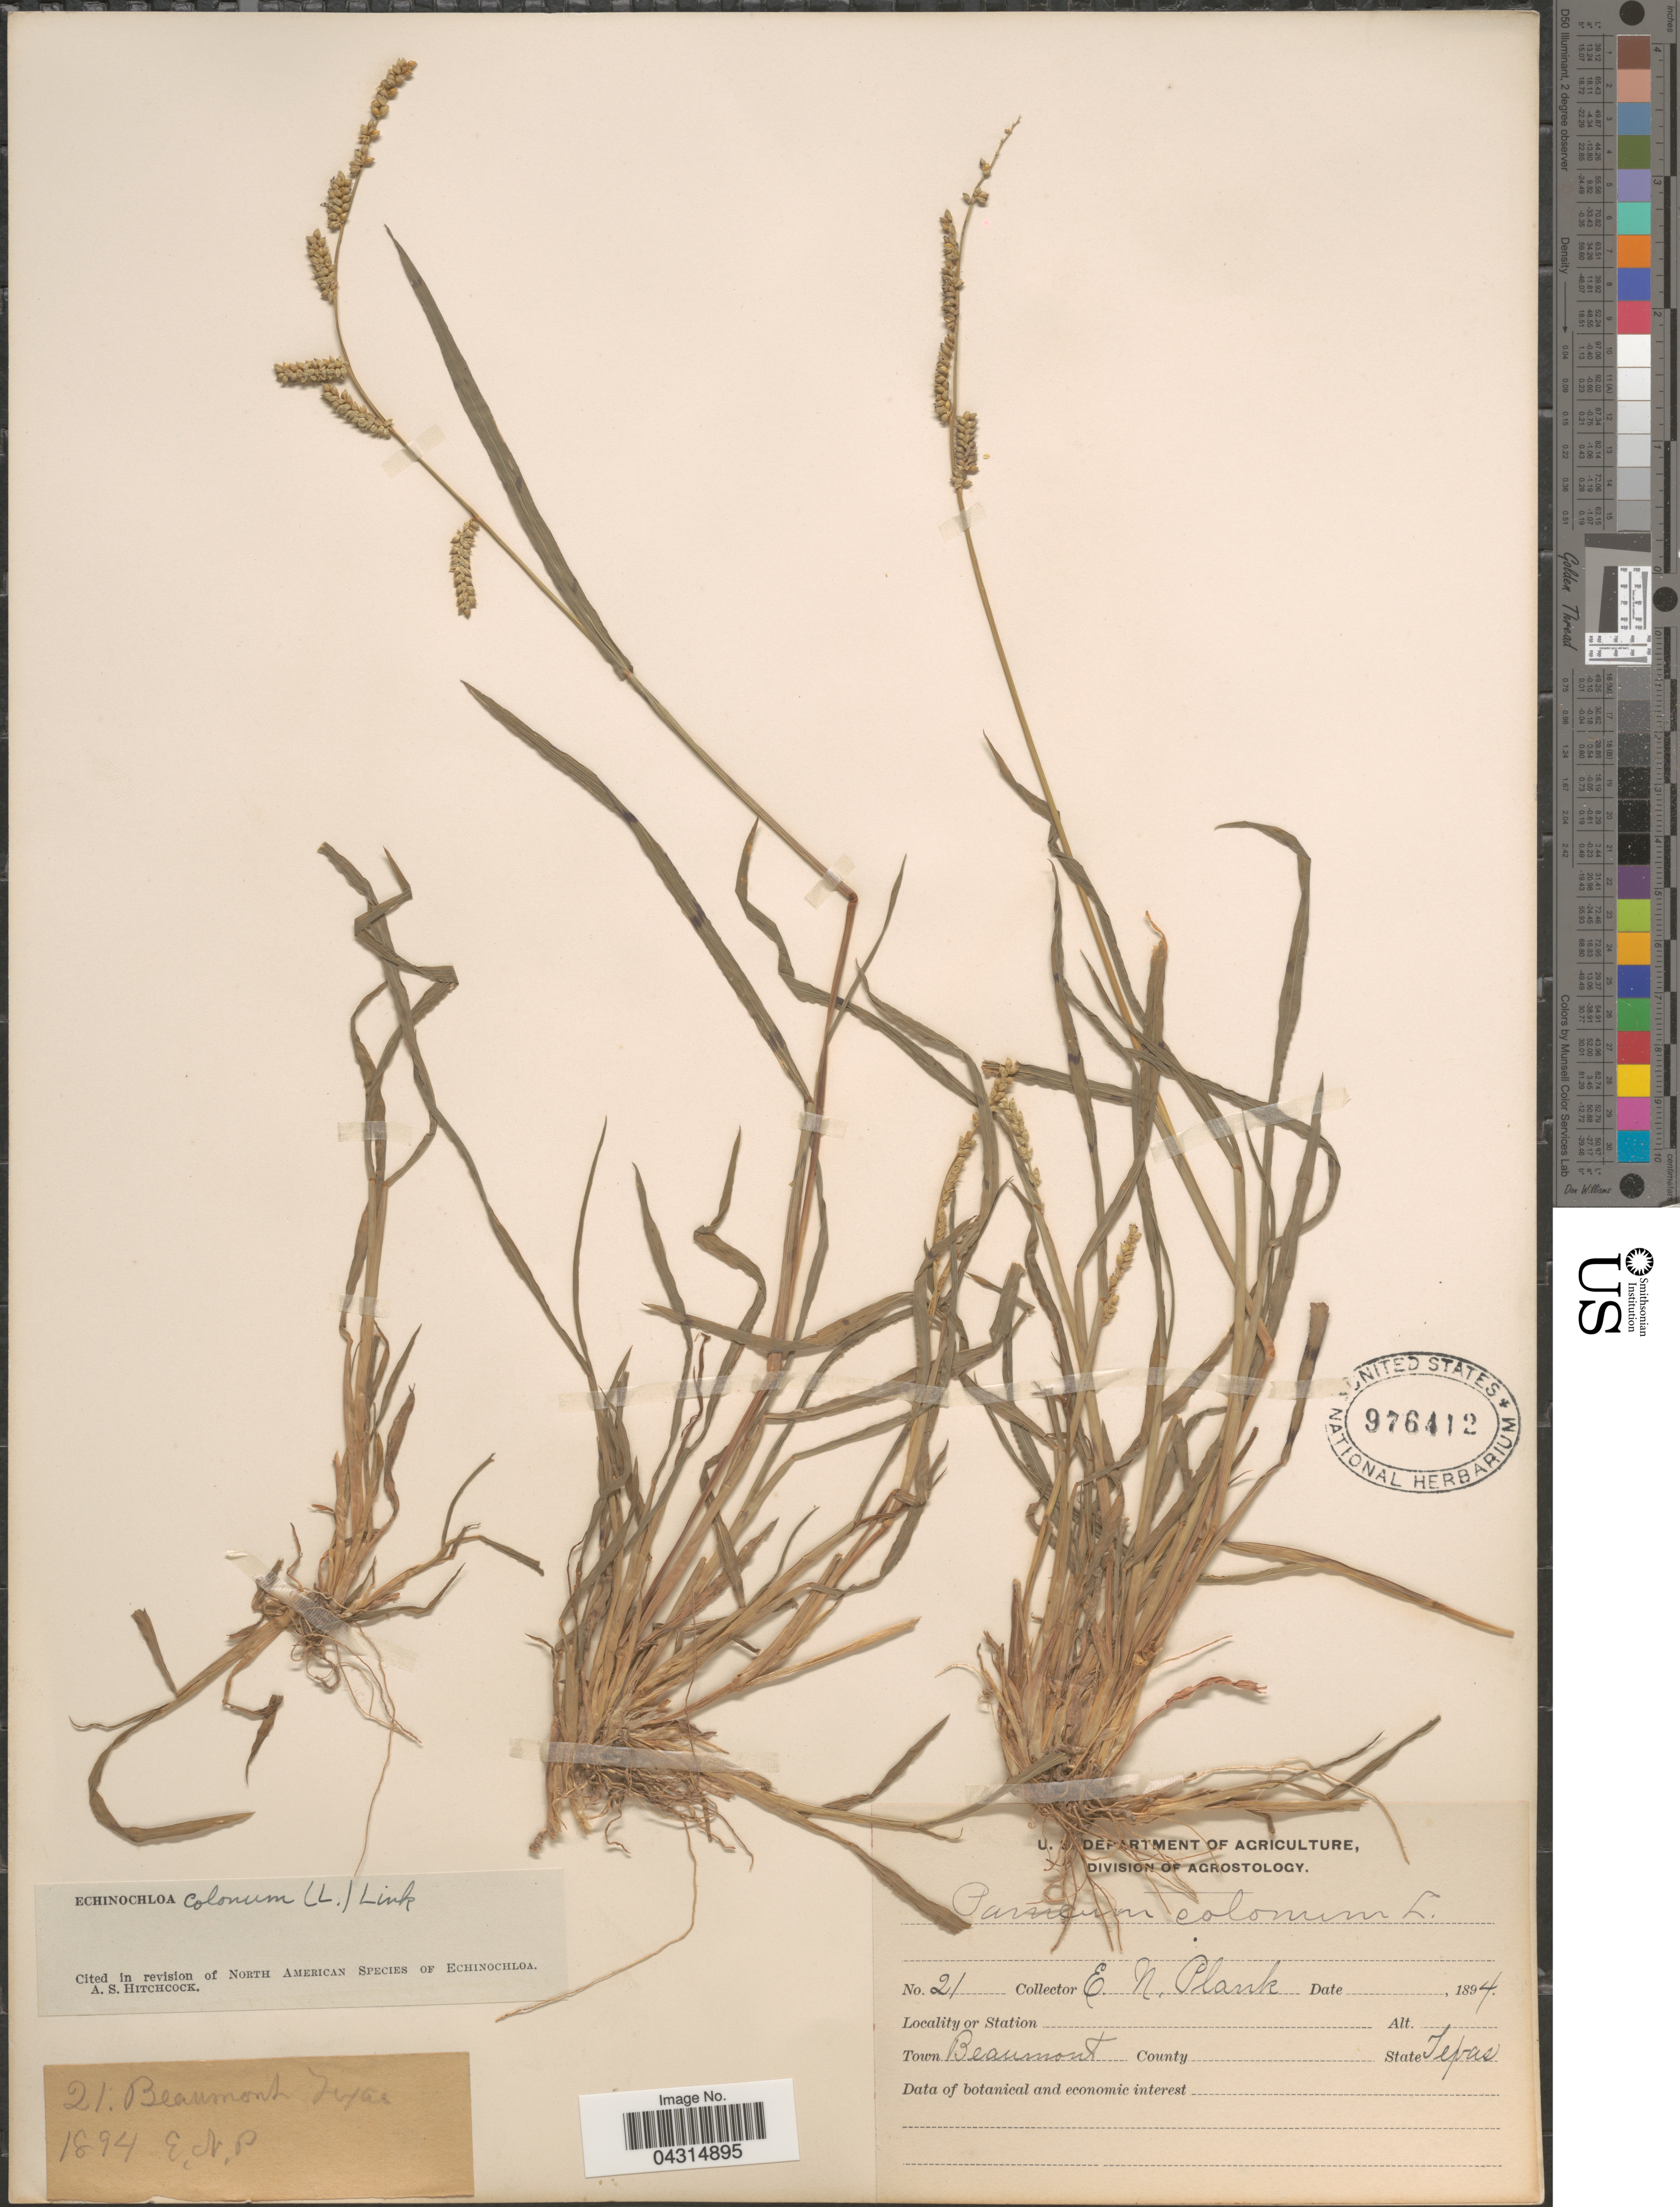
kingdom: Plantae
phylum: Tracheophyta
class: Liliopsida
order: Poales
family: Poaceae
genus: Echinochloa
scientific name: Echinochloa colona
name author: (L.) Link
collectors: E. Plank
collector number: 21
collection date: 1894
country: United States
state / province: Texas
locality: Town Beaumont.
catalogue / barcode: US 976412